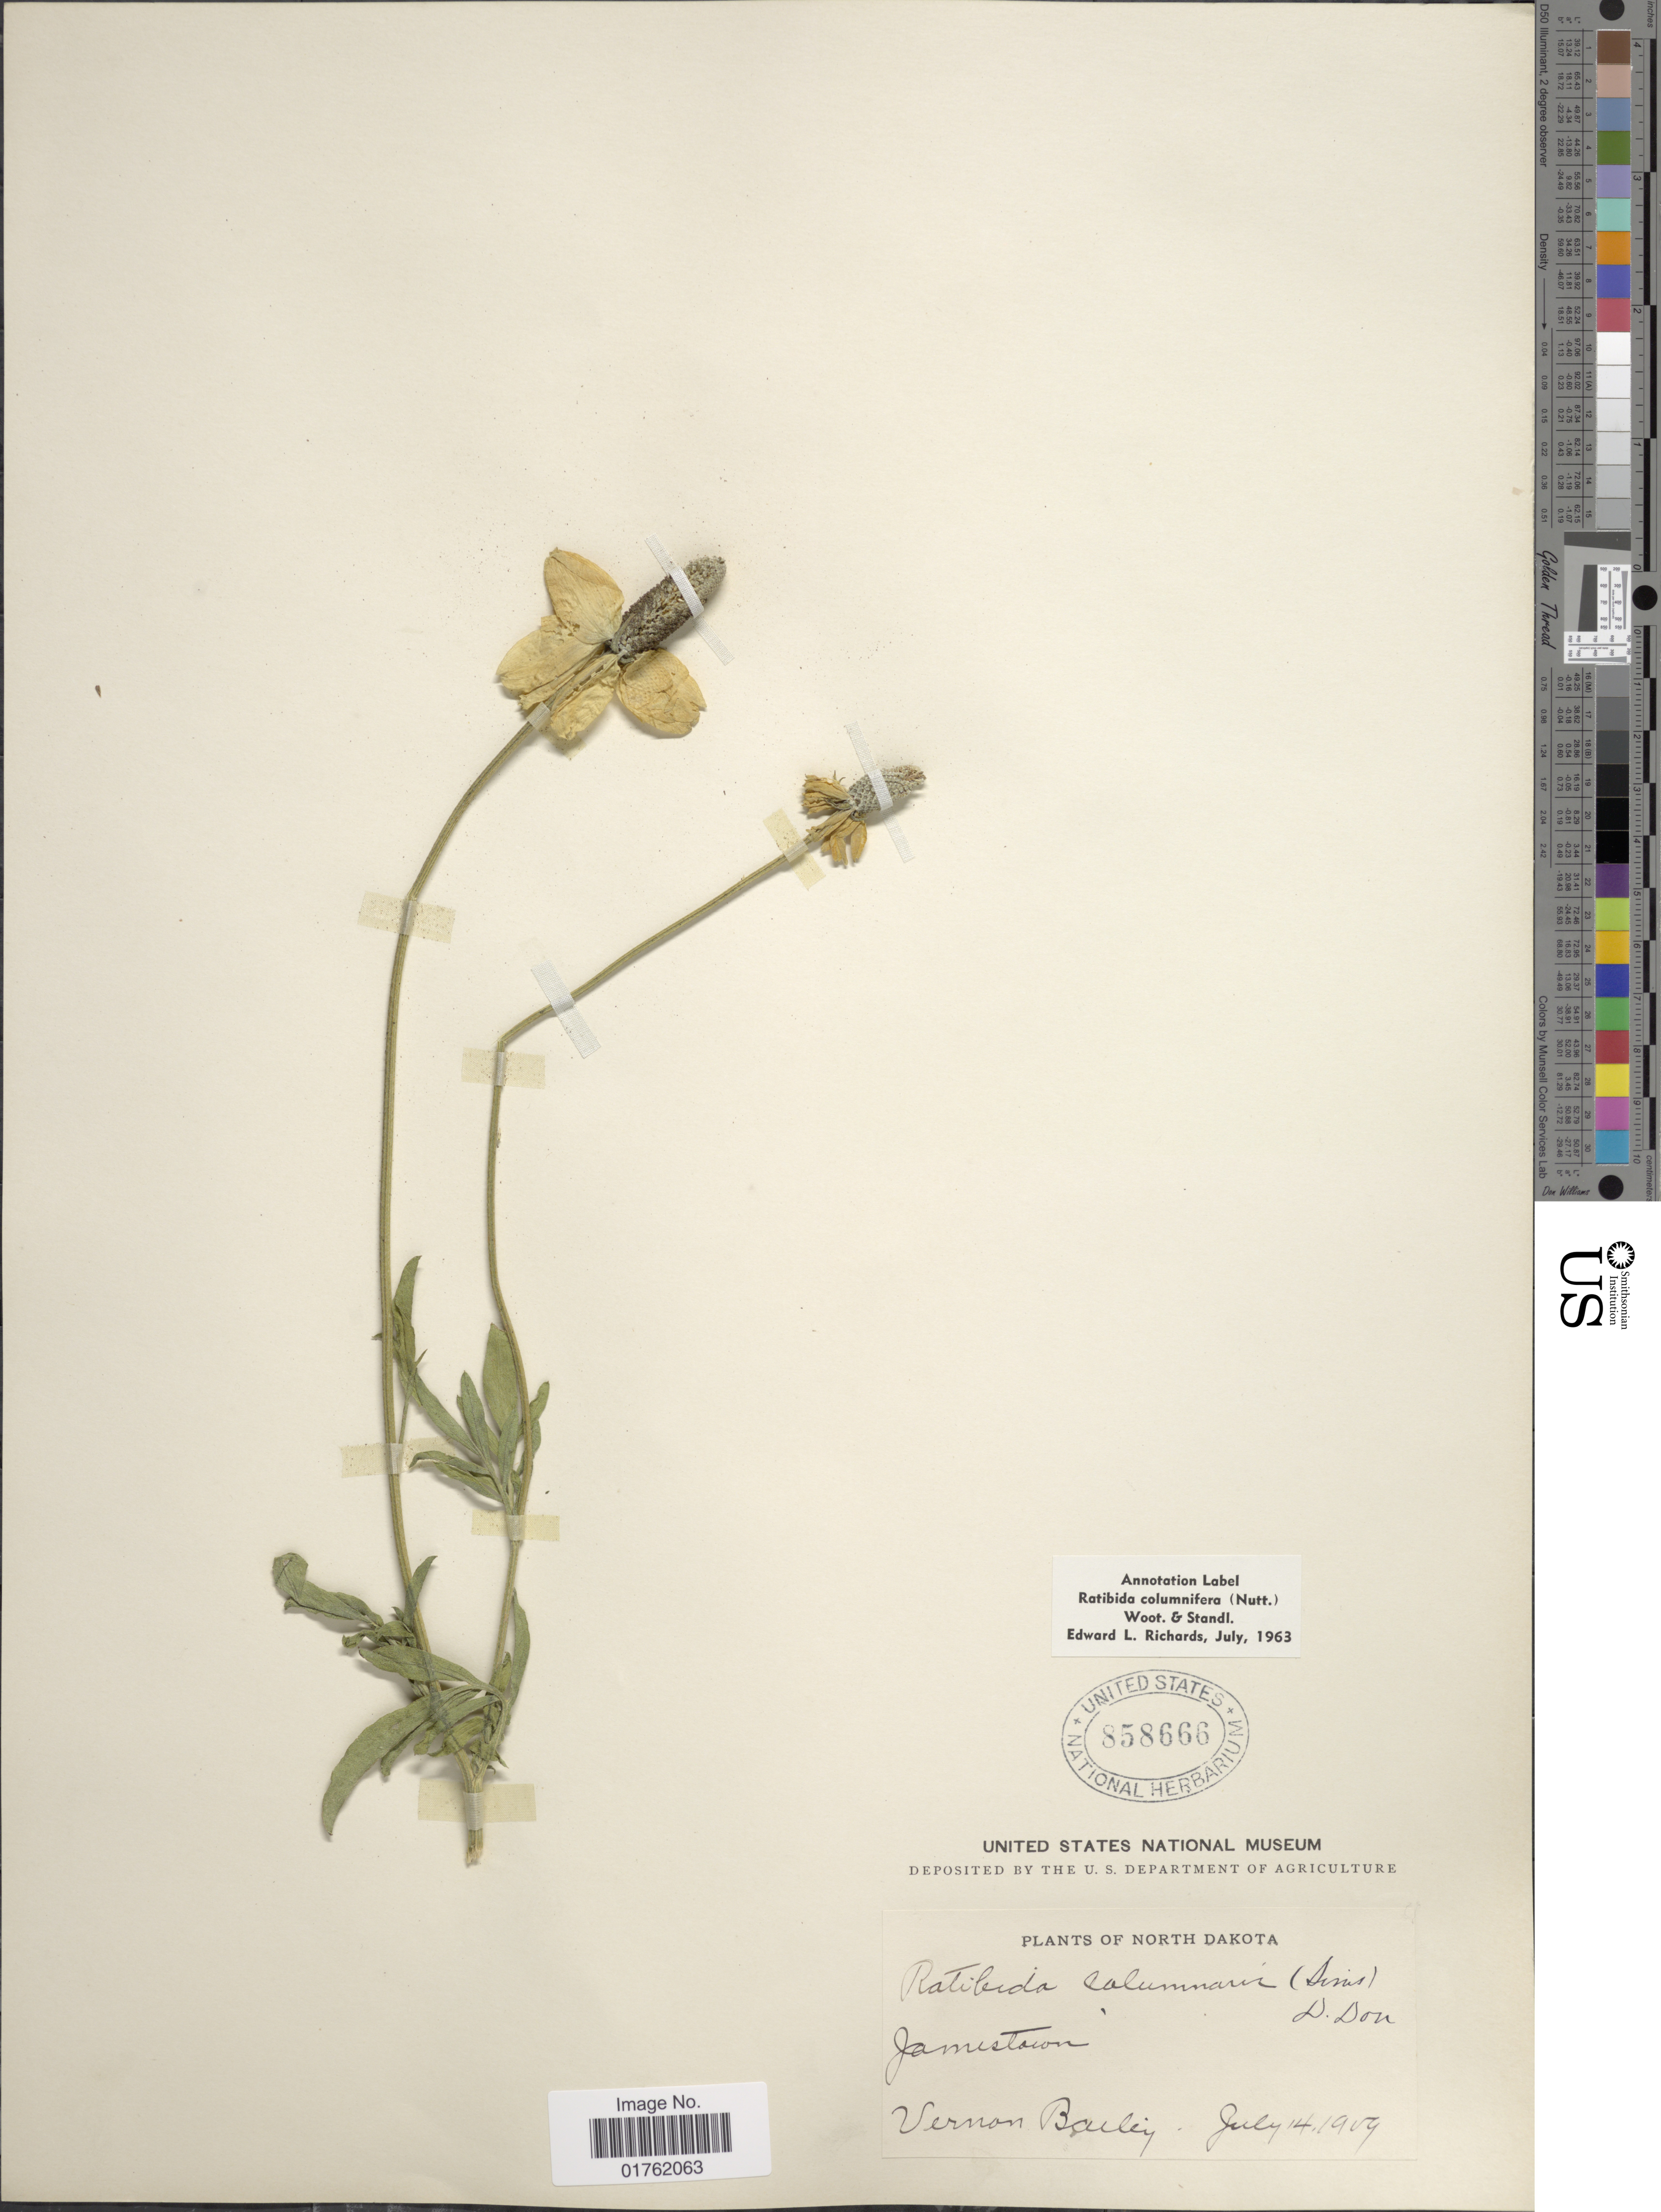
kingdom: Plantae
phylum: Tracheophyta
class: Magnoliopsida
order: Asterales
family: Asteraceae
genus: Ratibida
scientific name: Ratibida columnaris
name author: (Pursh) D. Don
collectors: V. O. Bailey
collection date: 1909-07-14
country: United States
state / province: North Dakota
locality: Jamestown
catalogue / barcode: US 858666